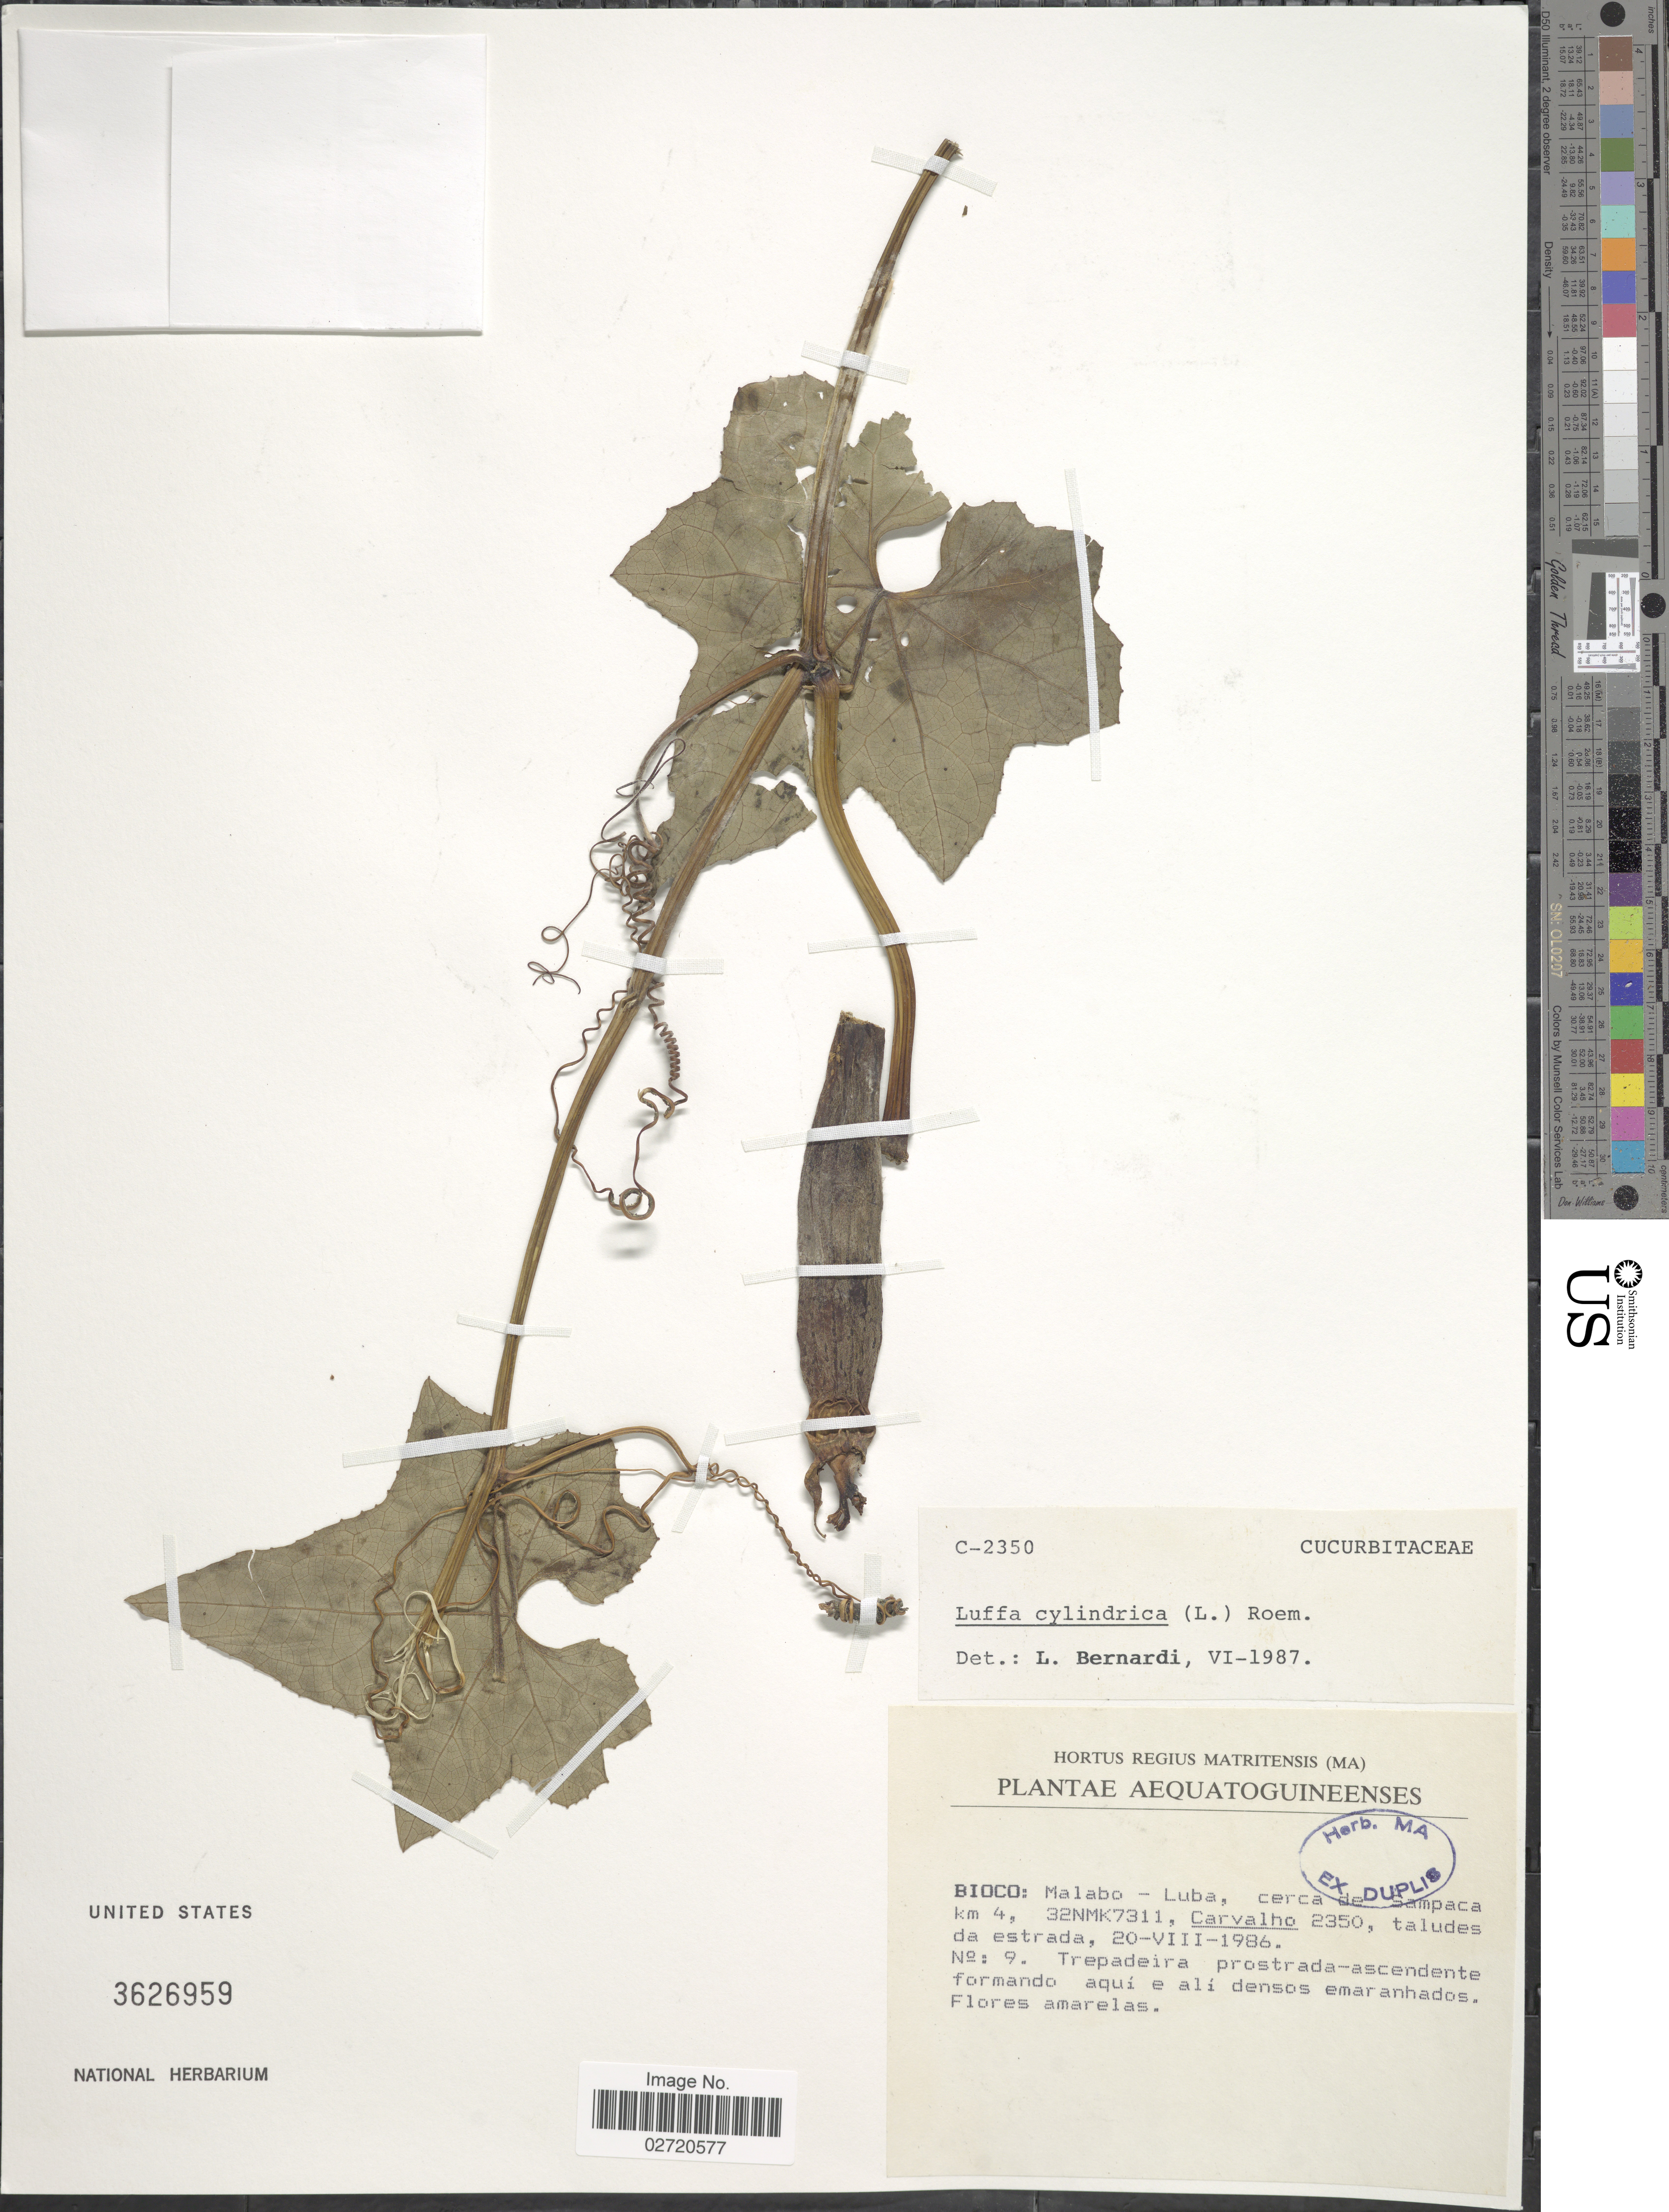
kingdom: Plantae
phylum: Tracheophyta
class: Magnoliopsida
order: Cucurbitales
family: Cucurbitaceae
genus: Luffa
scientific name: Luffa aegyptiaca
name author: Mill.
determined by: Strong, Mark T., (BOT), Smithsonian Institution - National Museum of Natural History (UNITED STATES)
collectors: Carvalho, --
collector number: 2350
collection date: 1986-08-20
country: Equatorial Guinea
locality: Aequatoguineenses. Bioco: Malabo - Luba, cerca de Sampaca km 4, 32NMK7311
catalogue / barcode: US 3626959